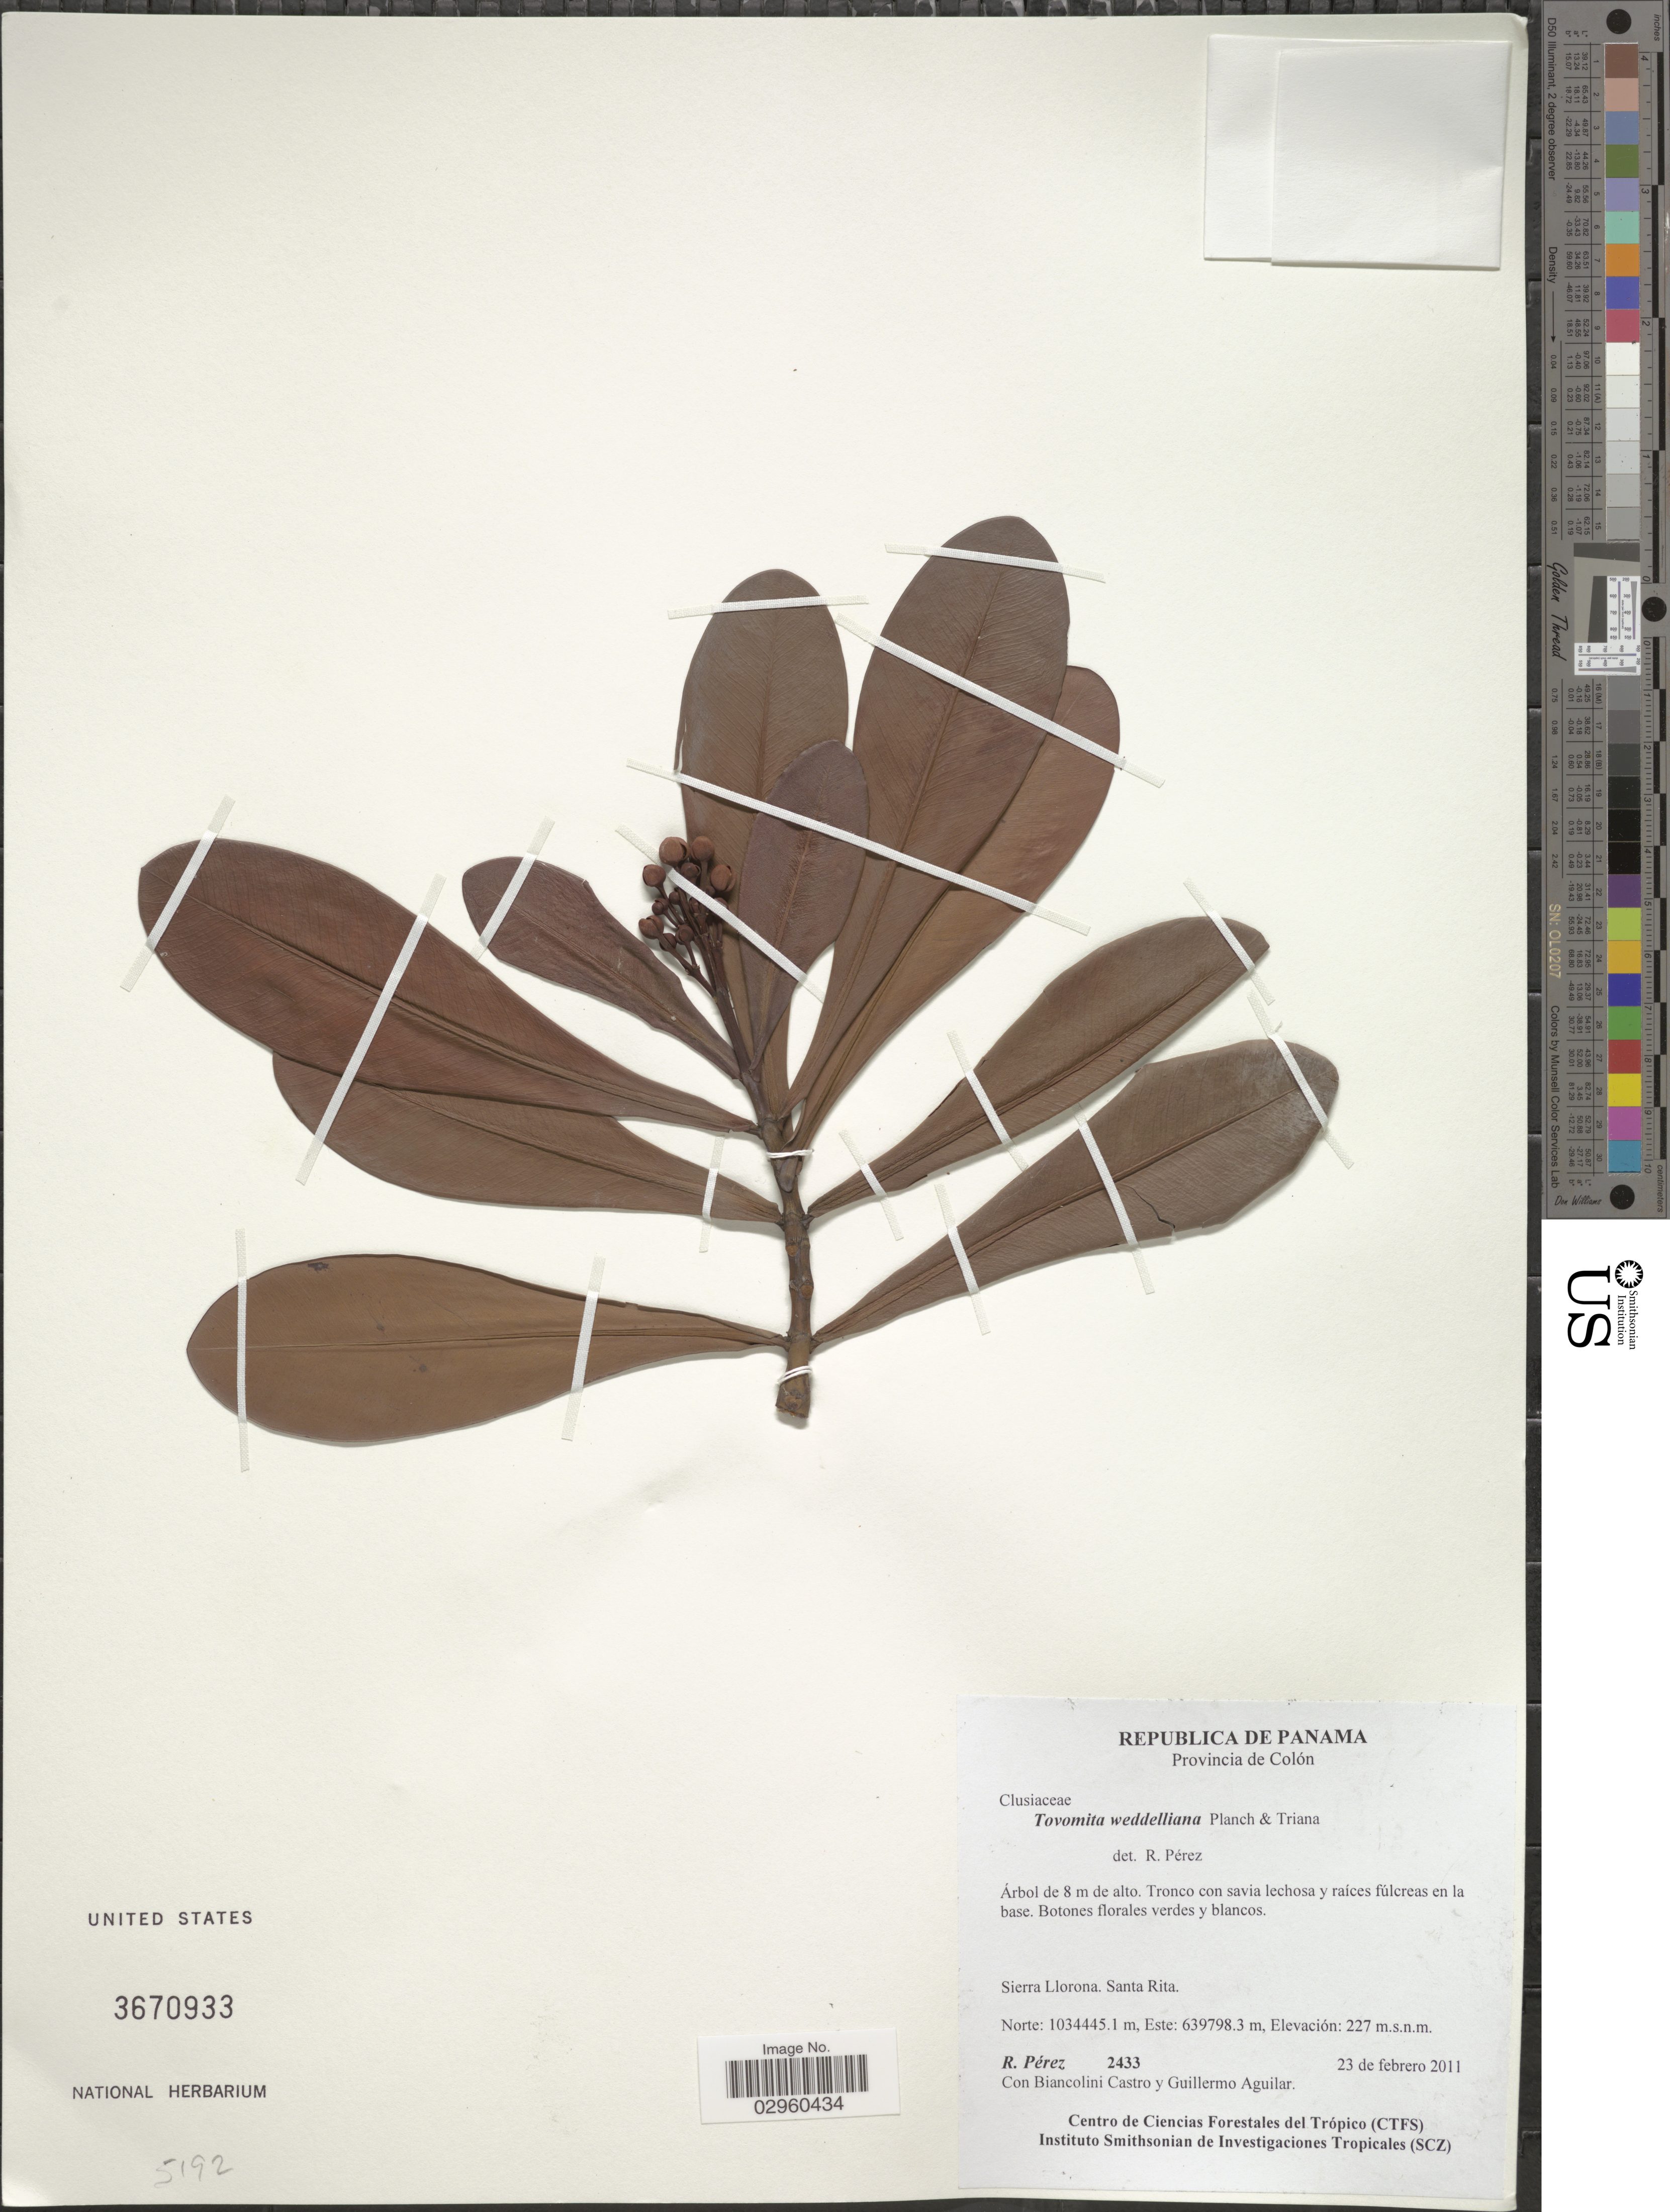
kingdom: Plantae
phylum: Tracheophyta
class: Magnoliopsida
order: Malpighiales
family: Clusiaceae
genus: Arawakia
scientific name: Arawakia weddelliana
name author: (Planch. & Triana) L. Marinho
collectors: R. Perez, B. Castro & G. Aguilar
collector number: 2433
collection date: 2011-02-23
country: Panama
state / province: Colón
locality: Provincia de Colón. Sierra Llorona. Santa Rita.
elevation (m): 227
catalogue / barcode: US 3670933